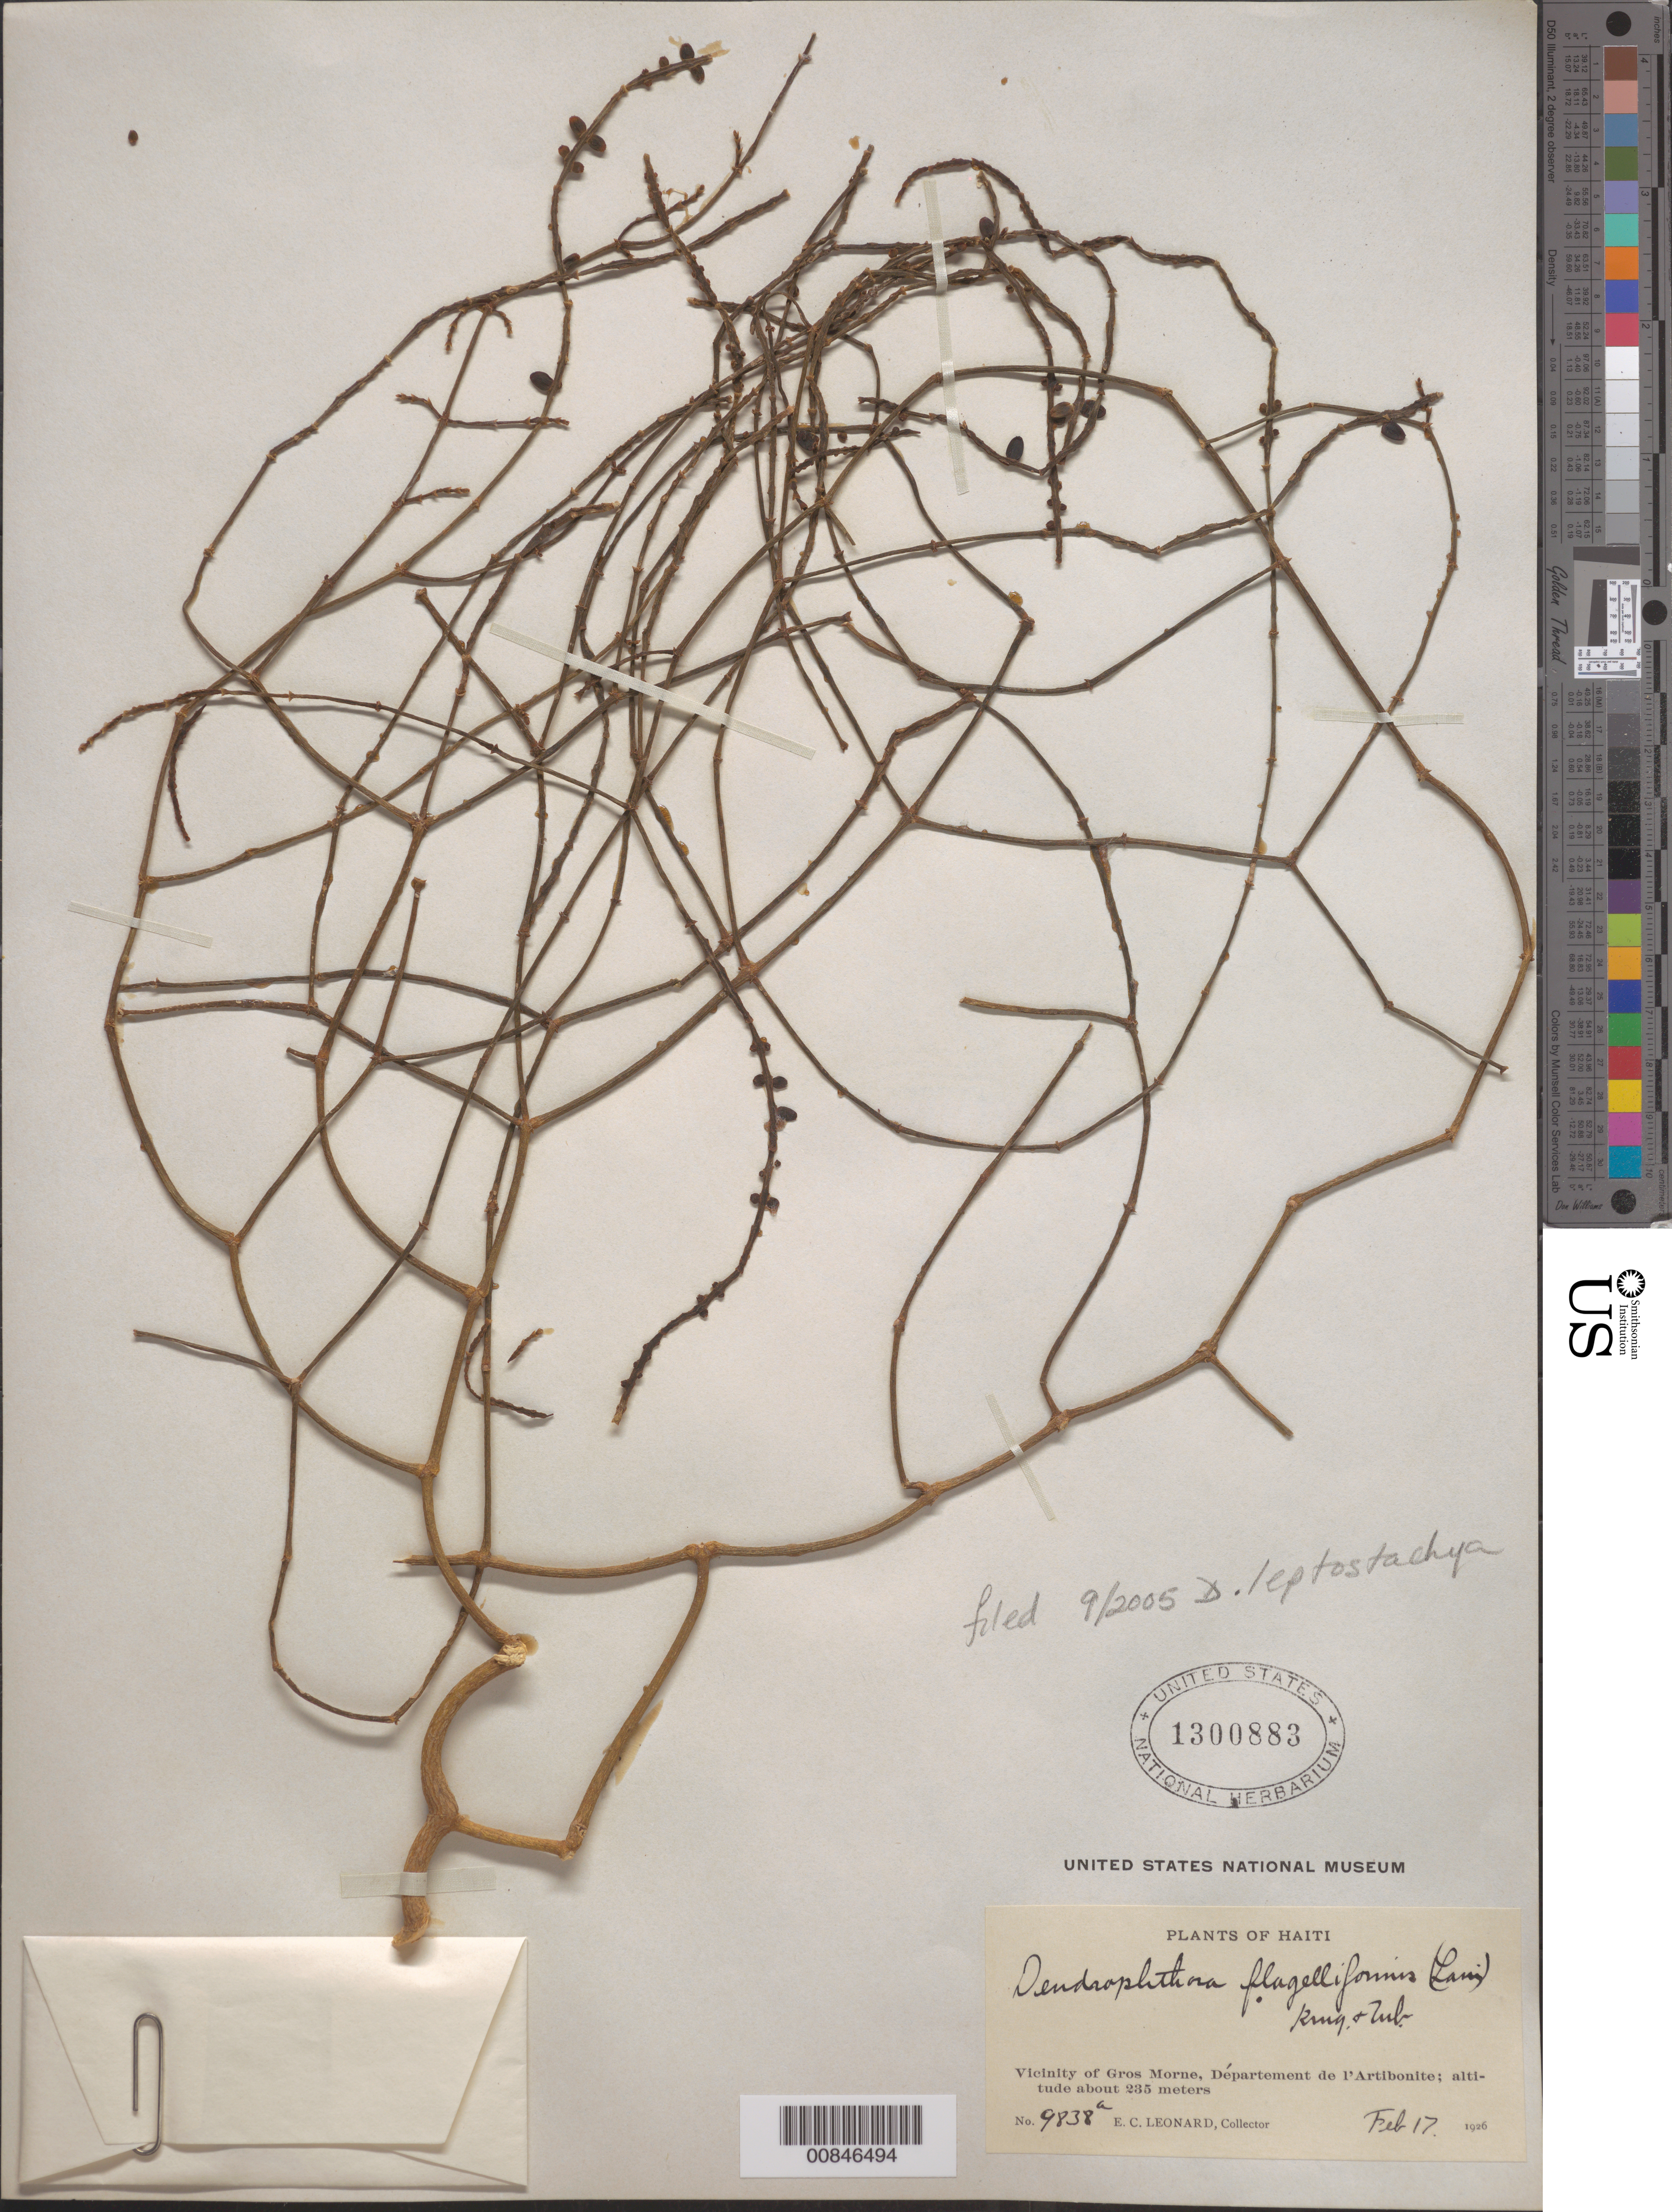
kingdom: Plantae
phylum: Tracheophyta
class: Magnoliopsida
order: Santalales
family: Viscaceae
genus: Dendrophthora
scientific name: Dendrophthora flagelliformis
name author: (Lam.) Krug & Urb.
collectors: E. C. Leonard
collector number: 9838a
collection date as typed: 17 Feb 1926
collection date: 1926-02-17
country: Haiti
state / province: Artibonite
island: Hispaniola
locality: Vicinity of Gros Morne.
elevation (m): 235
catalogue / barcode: US 1300883